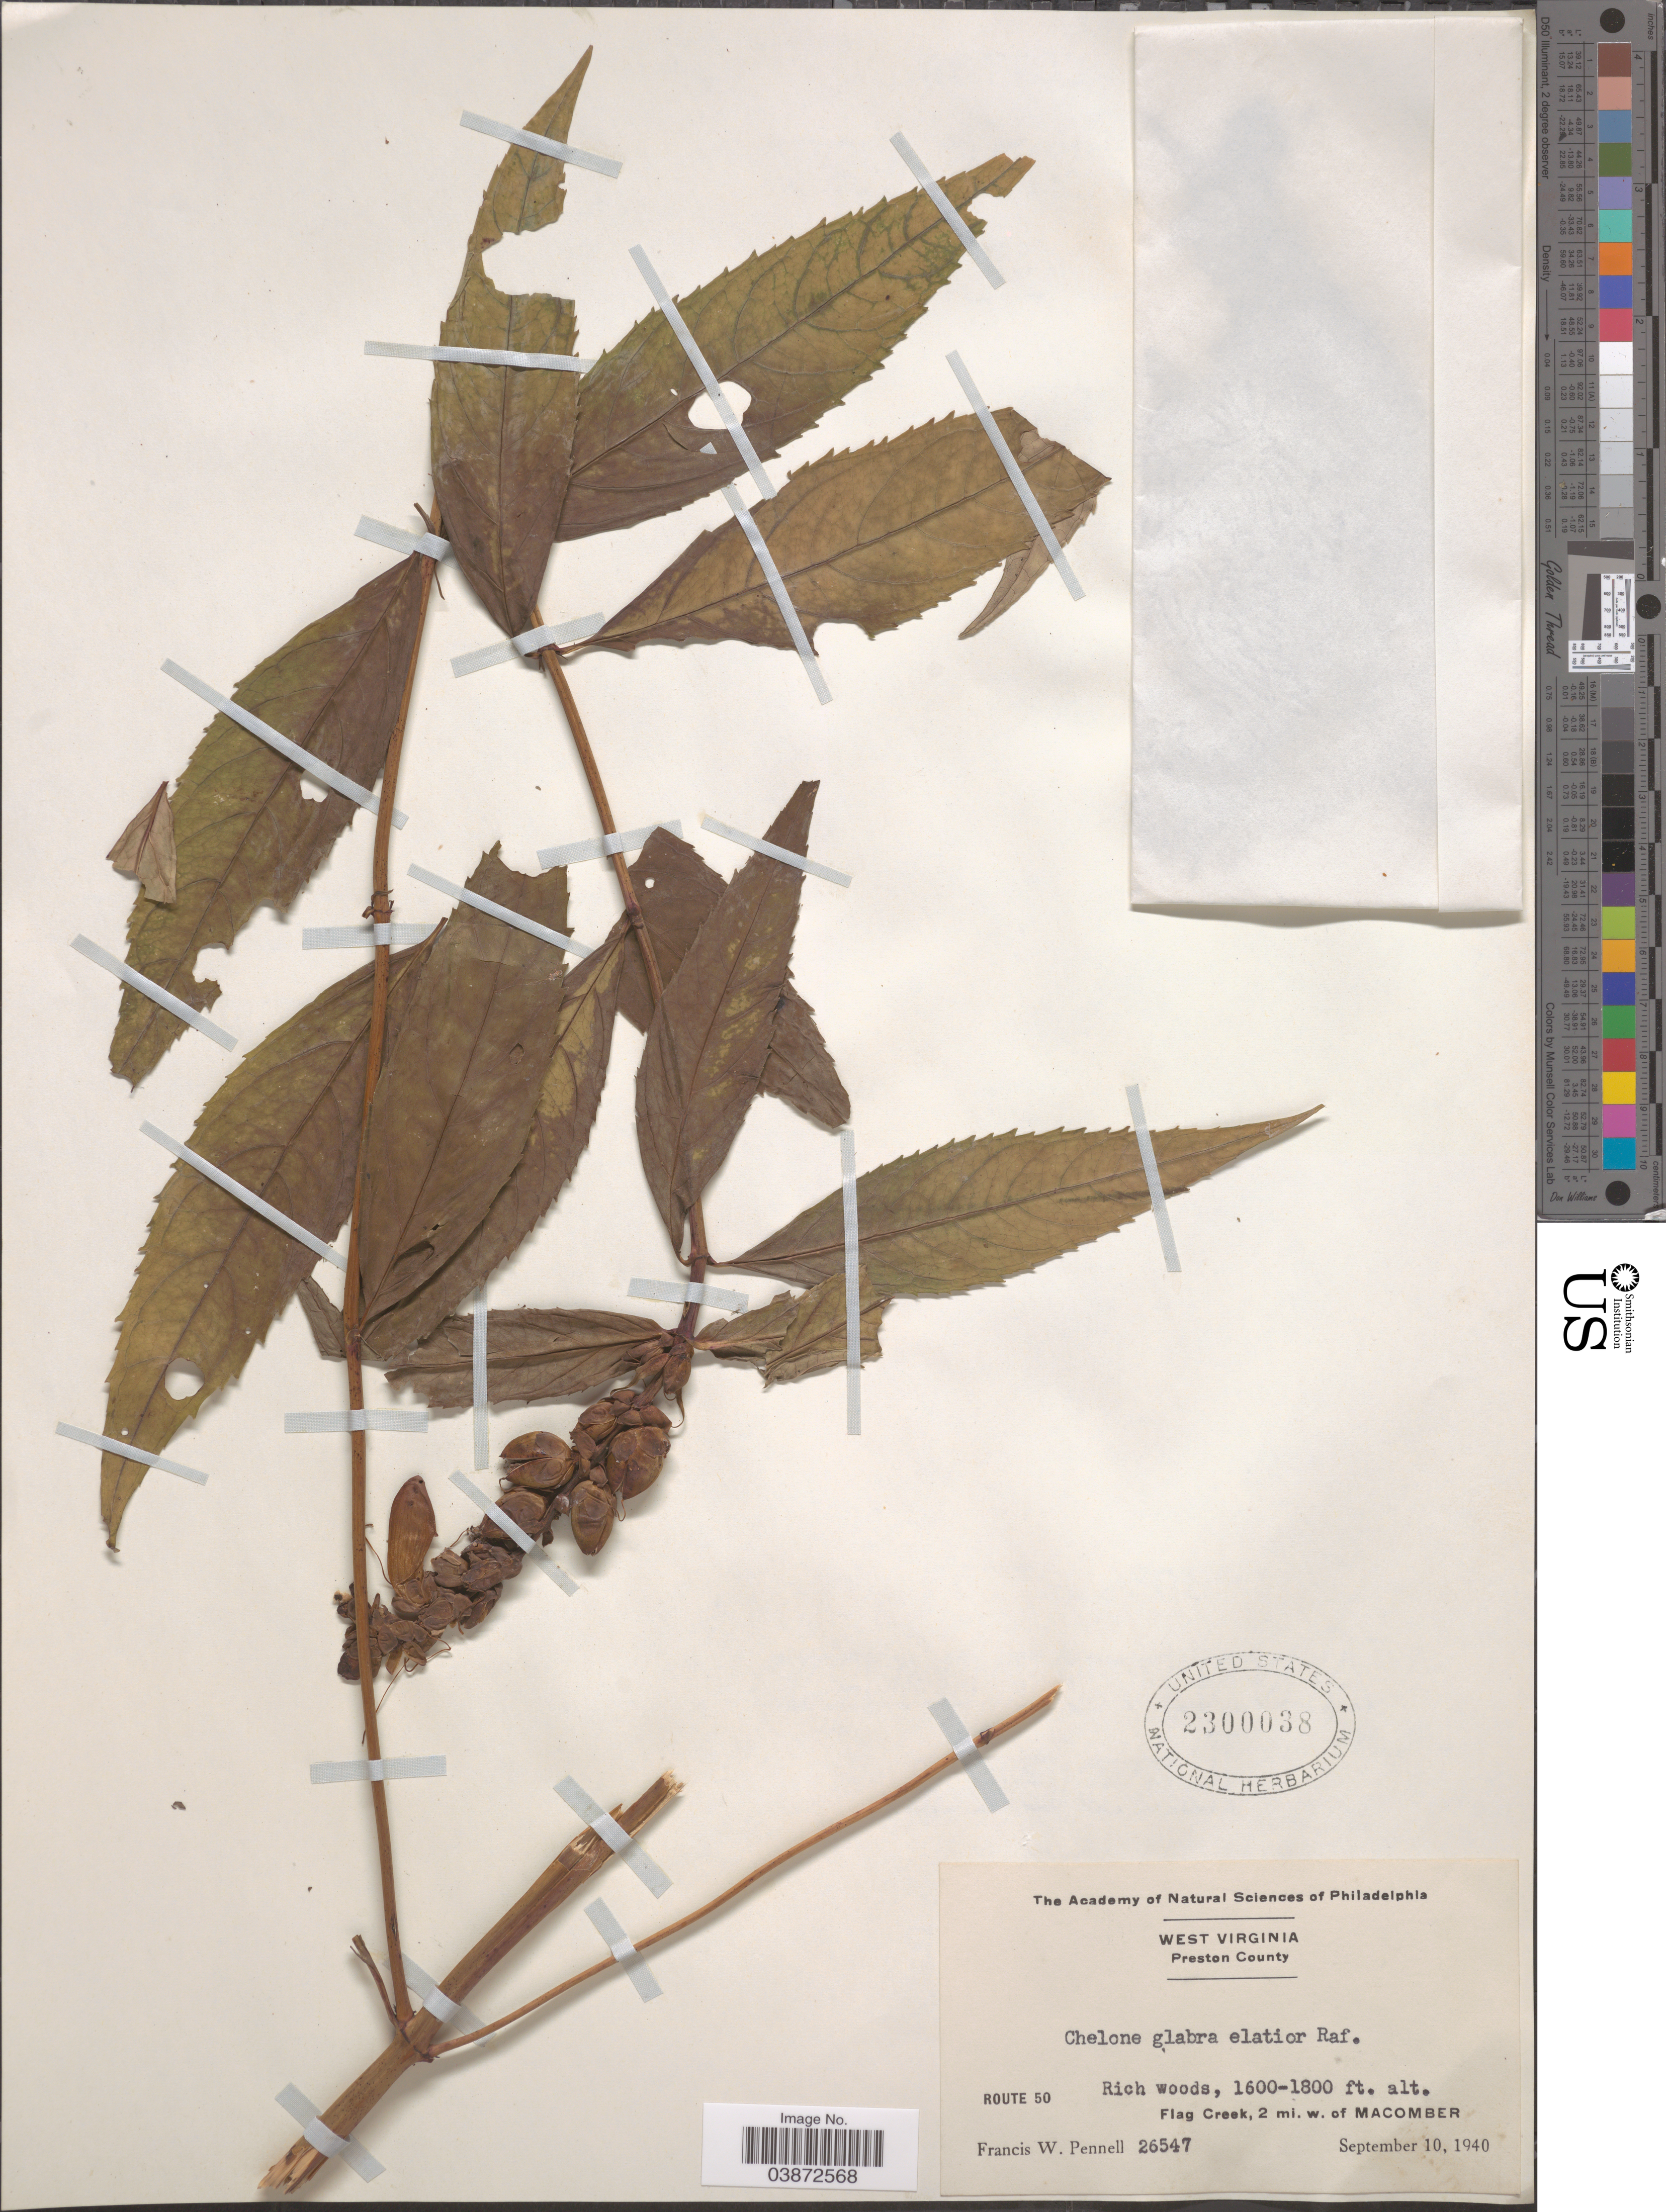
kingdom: Plantae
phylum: Tracheophyta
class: Magnoliopsida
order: Lamiales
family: Plantaginaceae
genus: Chelone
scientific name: Chelone glabra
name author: L.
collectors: F. W. Pennell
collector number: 26547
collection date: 1940-09-10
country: United States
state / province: West Virginia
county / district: Preston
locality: Preston County. Route 50. Flag Creek, 2 mi. w. of Macomber.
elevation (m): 488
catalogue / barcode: US 2300038